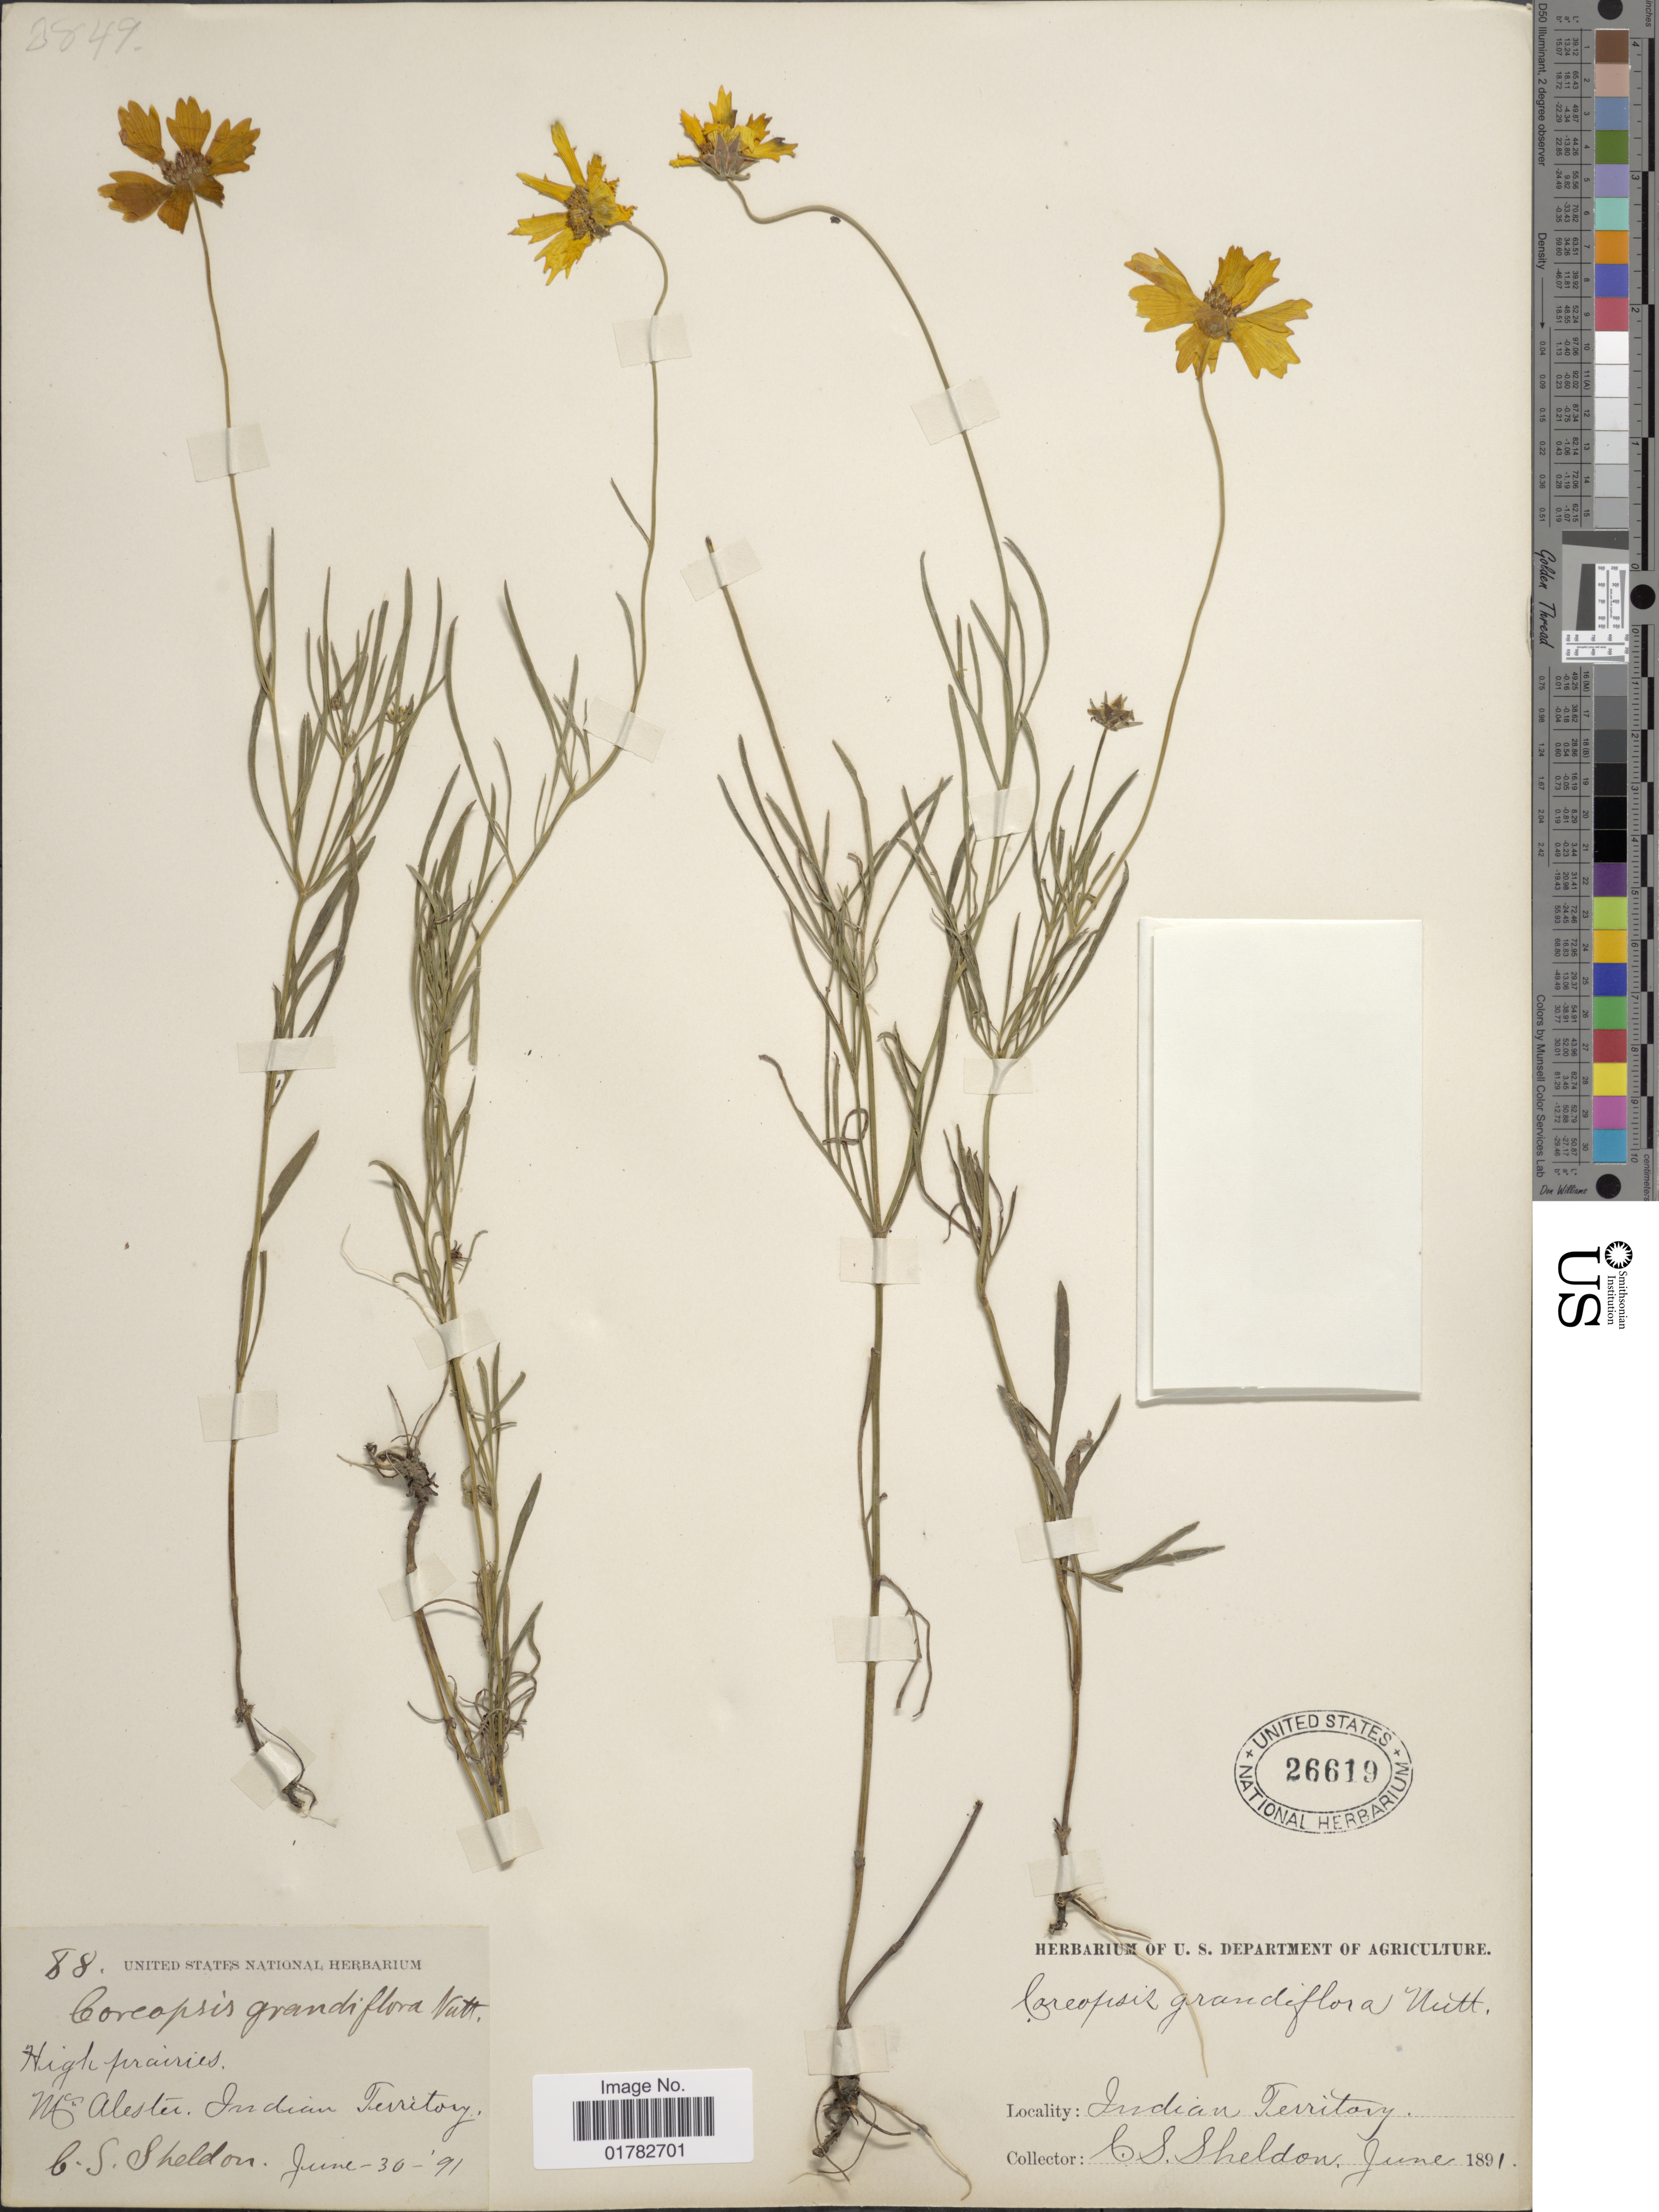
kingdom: Plantae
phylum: Tracheophyta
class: Magnoliopsida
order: Asterales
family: Asteraceae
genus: Coreopsis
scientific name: Coreopsis grandiflora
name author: Nutt.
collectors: C. S. Sheldon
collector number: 88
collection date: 1891-06-30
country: United States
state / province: Oklahoma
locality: Indian Territory, high prairies, McAlester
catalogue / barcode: US 26619